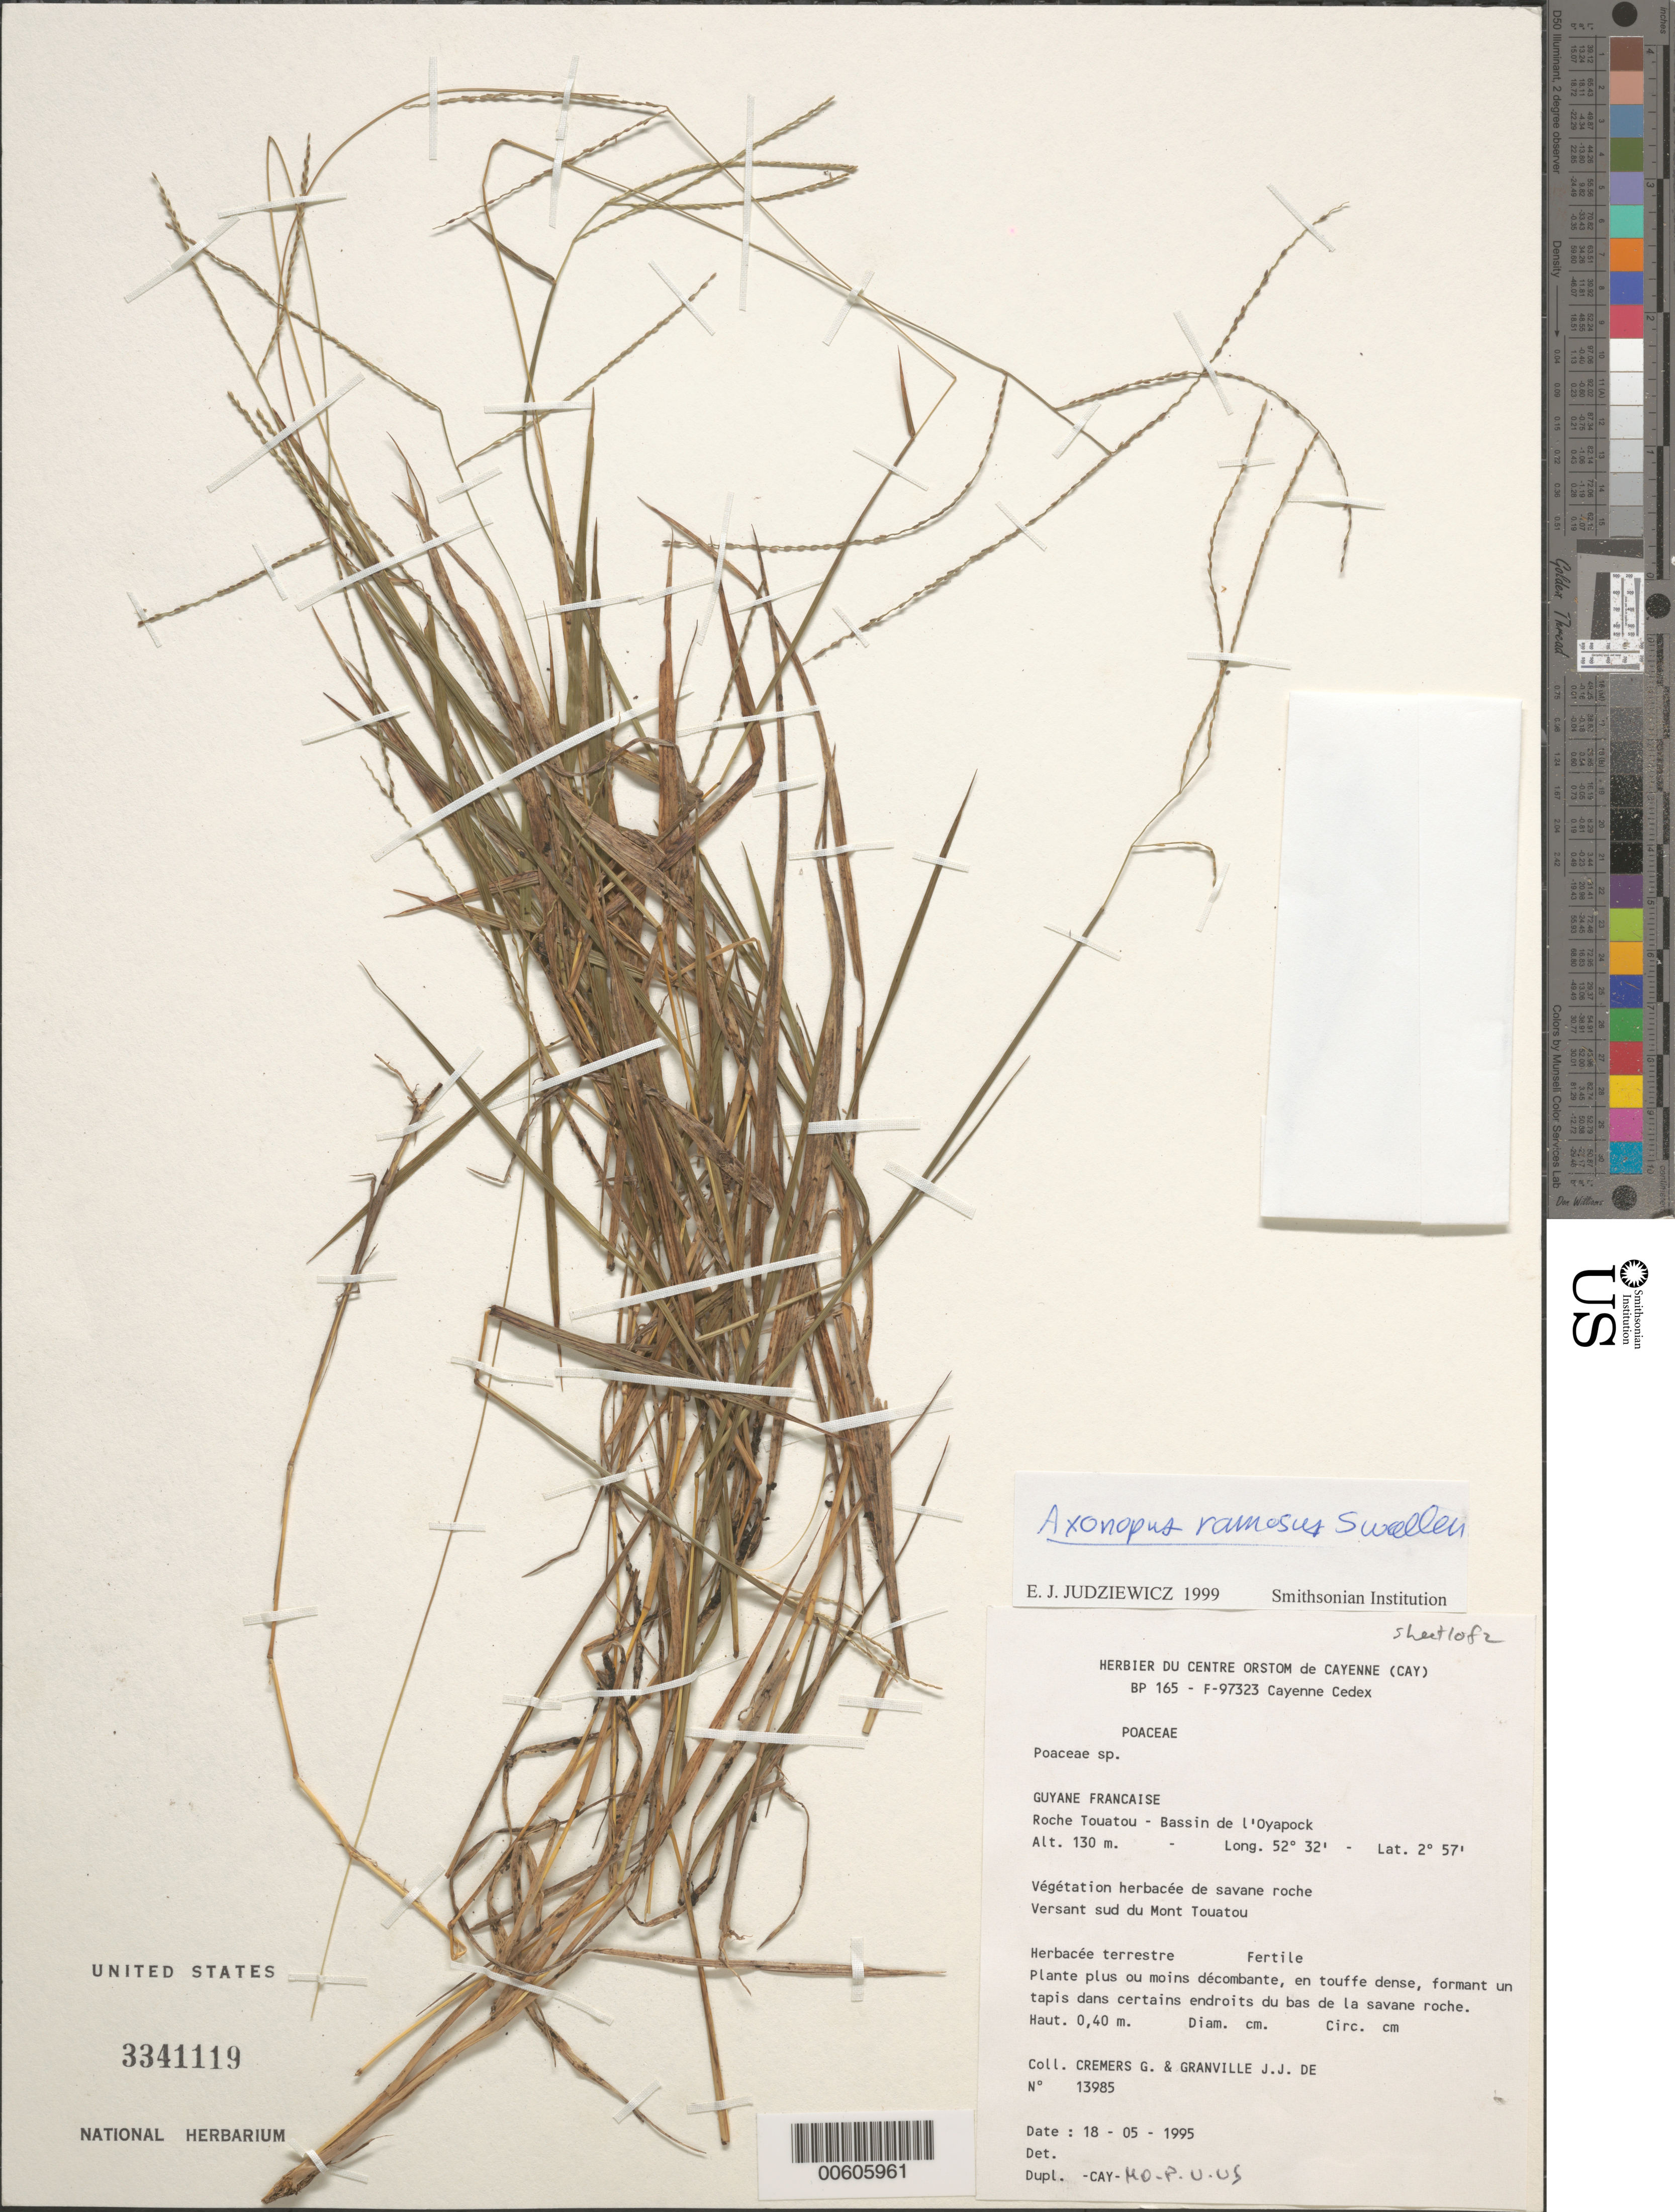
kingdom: Plantae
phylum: Tracheophyta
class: Liliopsida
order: Poales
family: Poaceae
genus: Axonopus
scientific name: Axonopus ramosus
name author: Swallen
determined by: Judziewicz, E. J.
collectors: G. Cremers & J.-J. de Granville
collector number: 13985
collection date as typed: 18-May-95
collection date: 1995-05-18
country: French Guiana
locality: Roche Touatou, Bassin de l'Oyapock, versant sud du Mont Touatou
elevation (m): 130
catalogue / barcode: US 3341119